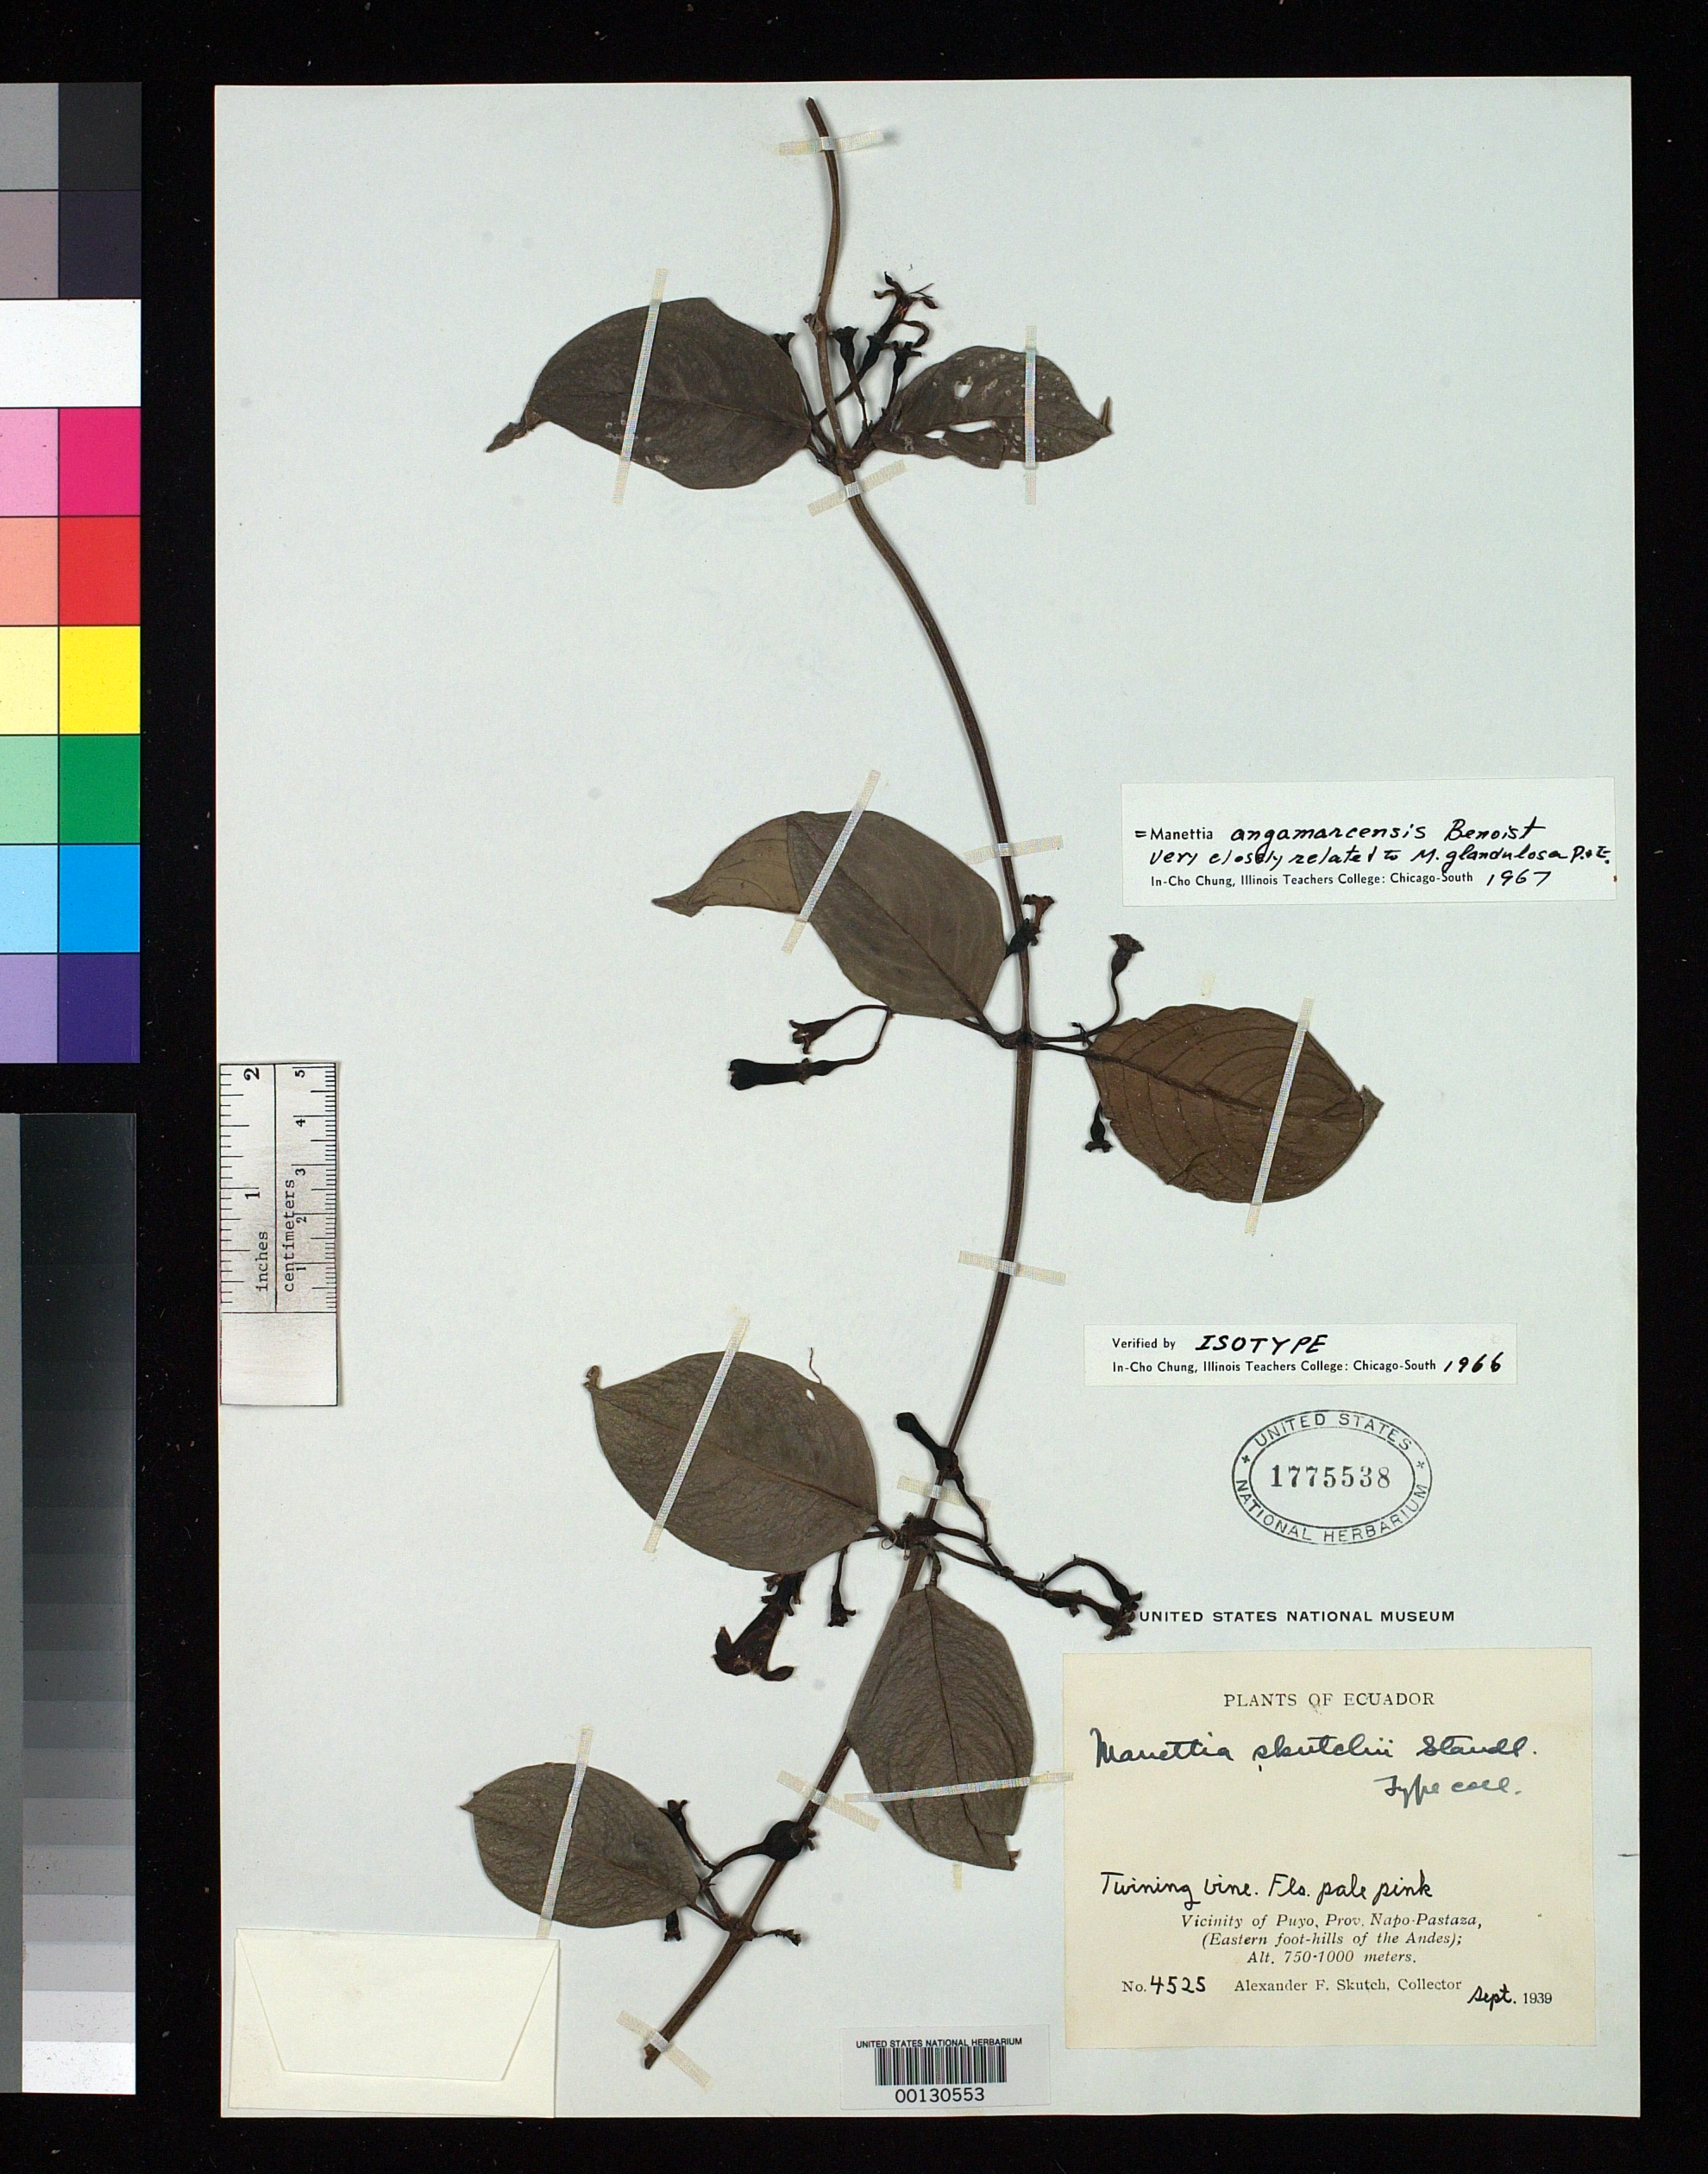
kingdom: Plantae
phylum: Tracheophyta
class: Magnoliopsida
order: Gentianales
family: Rubiaceae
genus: Manettia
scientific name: Manettia skutchii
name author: Standl.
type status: Isotype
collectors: A. F. Skutch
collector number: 4525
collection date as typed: Sep 1939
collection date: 1939-09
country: Ecuador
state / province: Napo / Pastaza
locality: Eastern foothills of Andes, Puyo vicinity.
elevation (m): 750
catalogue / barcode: US 1775538